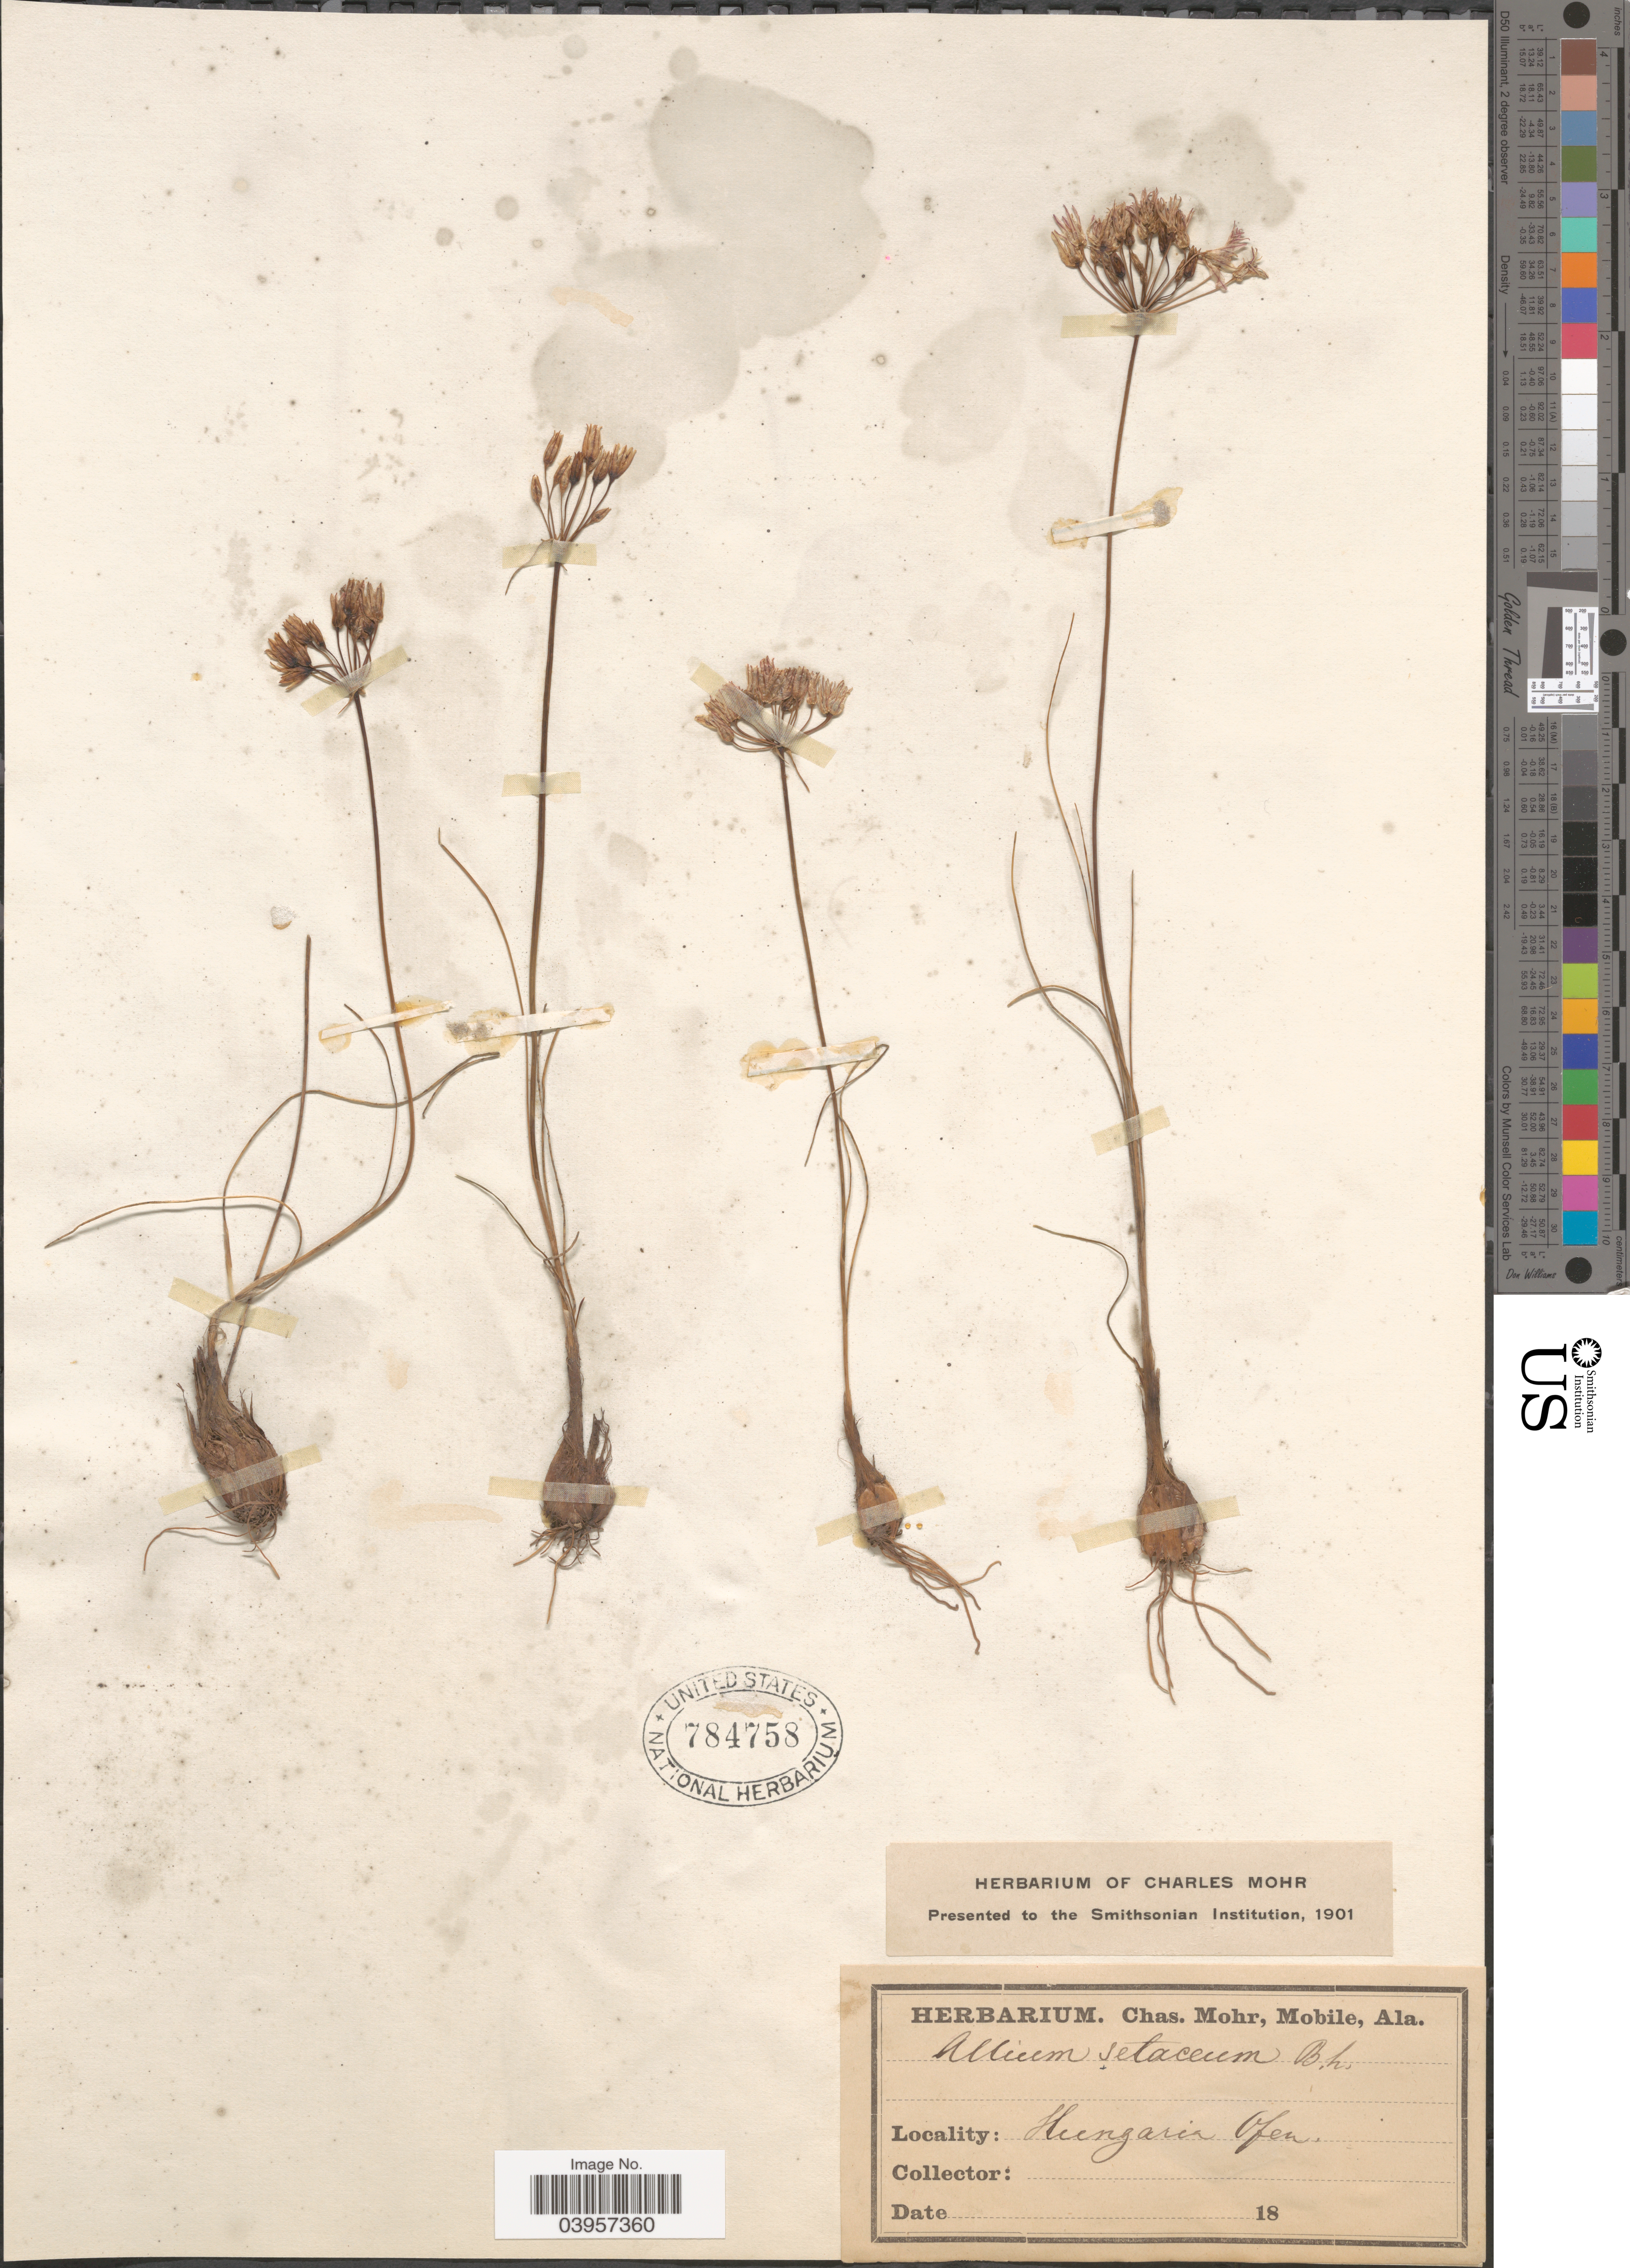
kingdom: Plantae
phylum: Tracheophyta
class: Liliopsida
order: Asparagales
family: Amaryllidaceae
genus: Allium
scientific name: Allium setaceum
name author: Waldst. & Kit.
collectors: ex herb. Charles Mohr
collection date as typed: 18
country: Hungary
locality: Ofen.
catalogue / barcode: US 784758